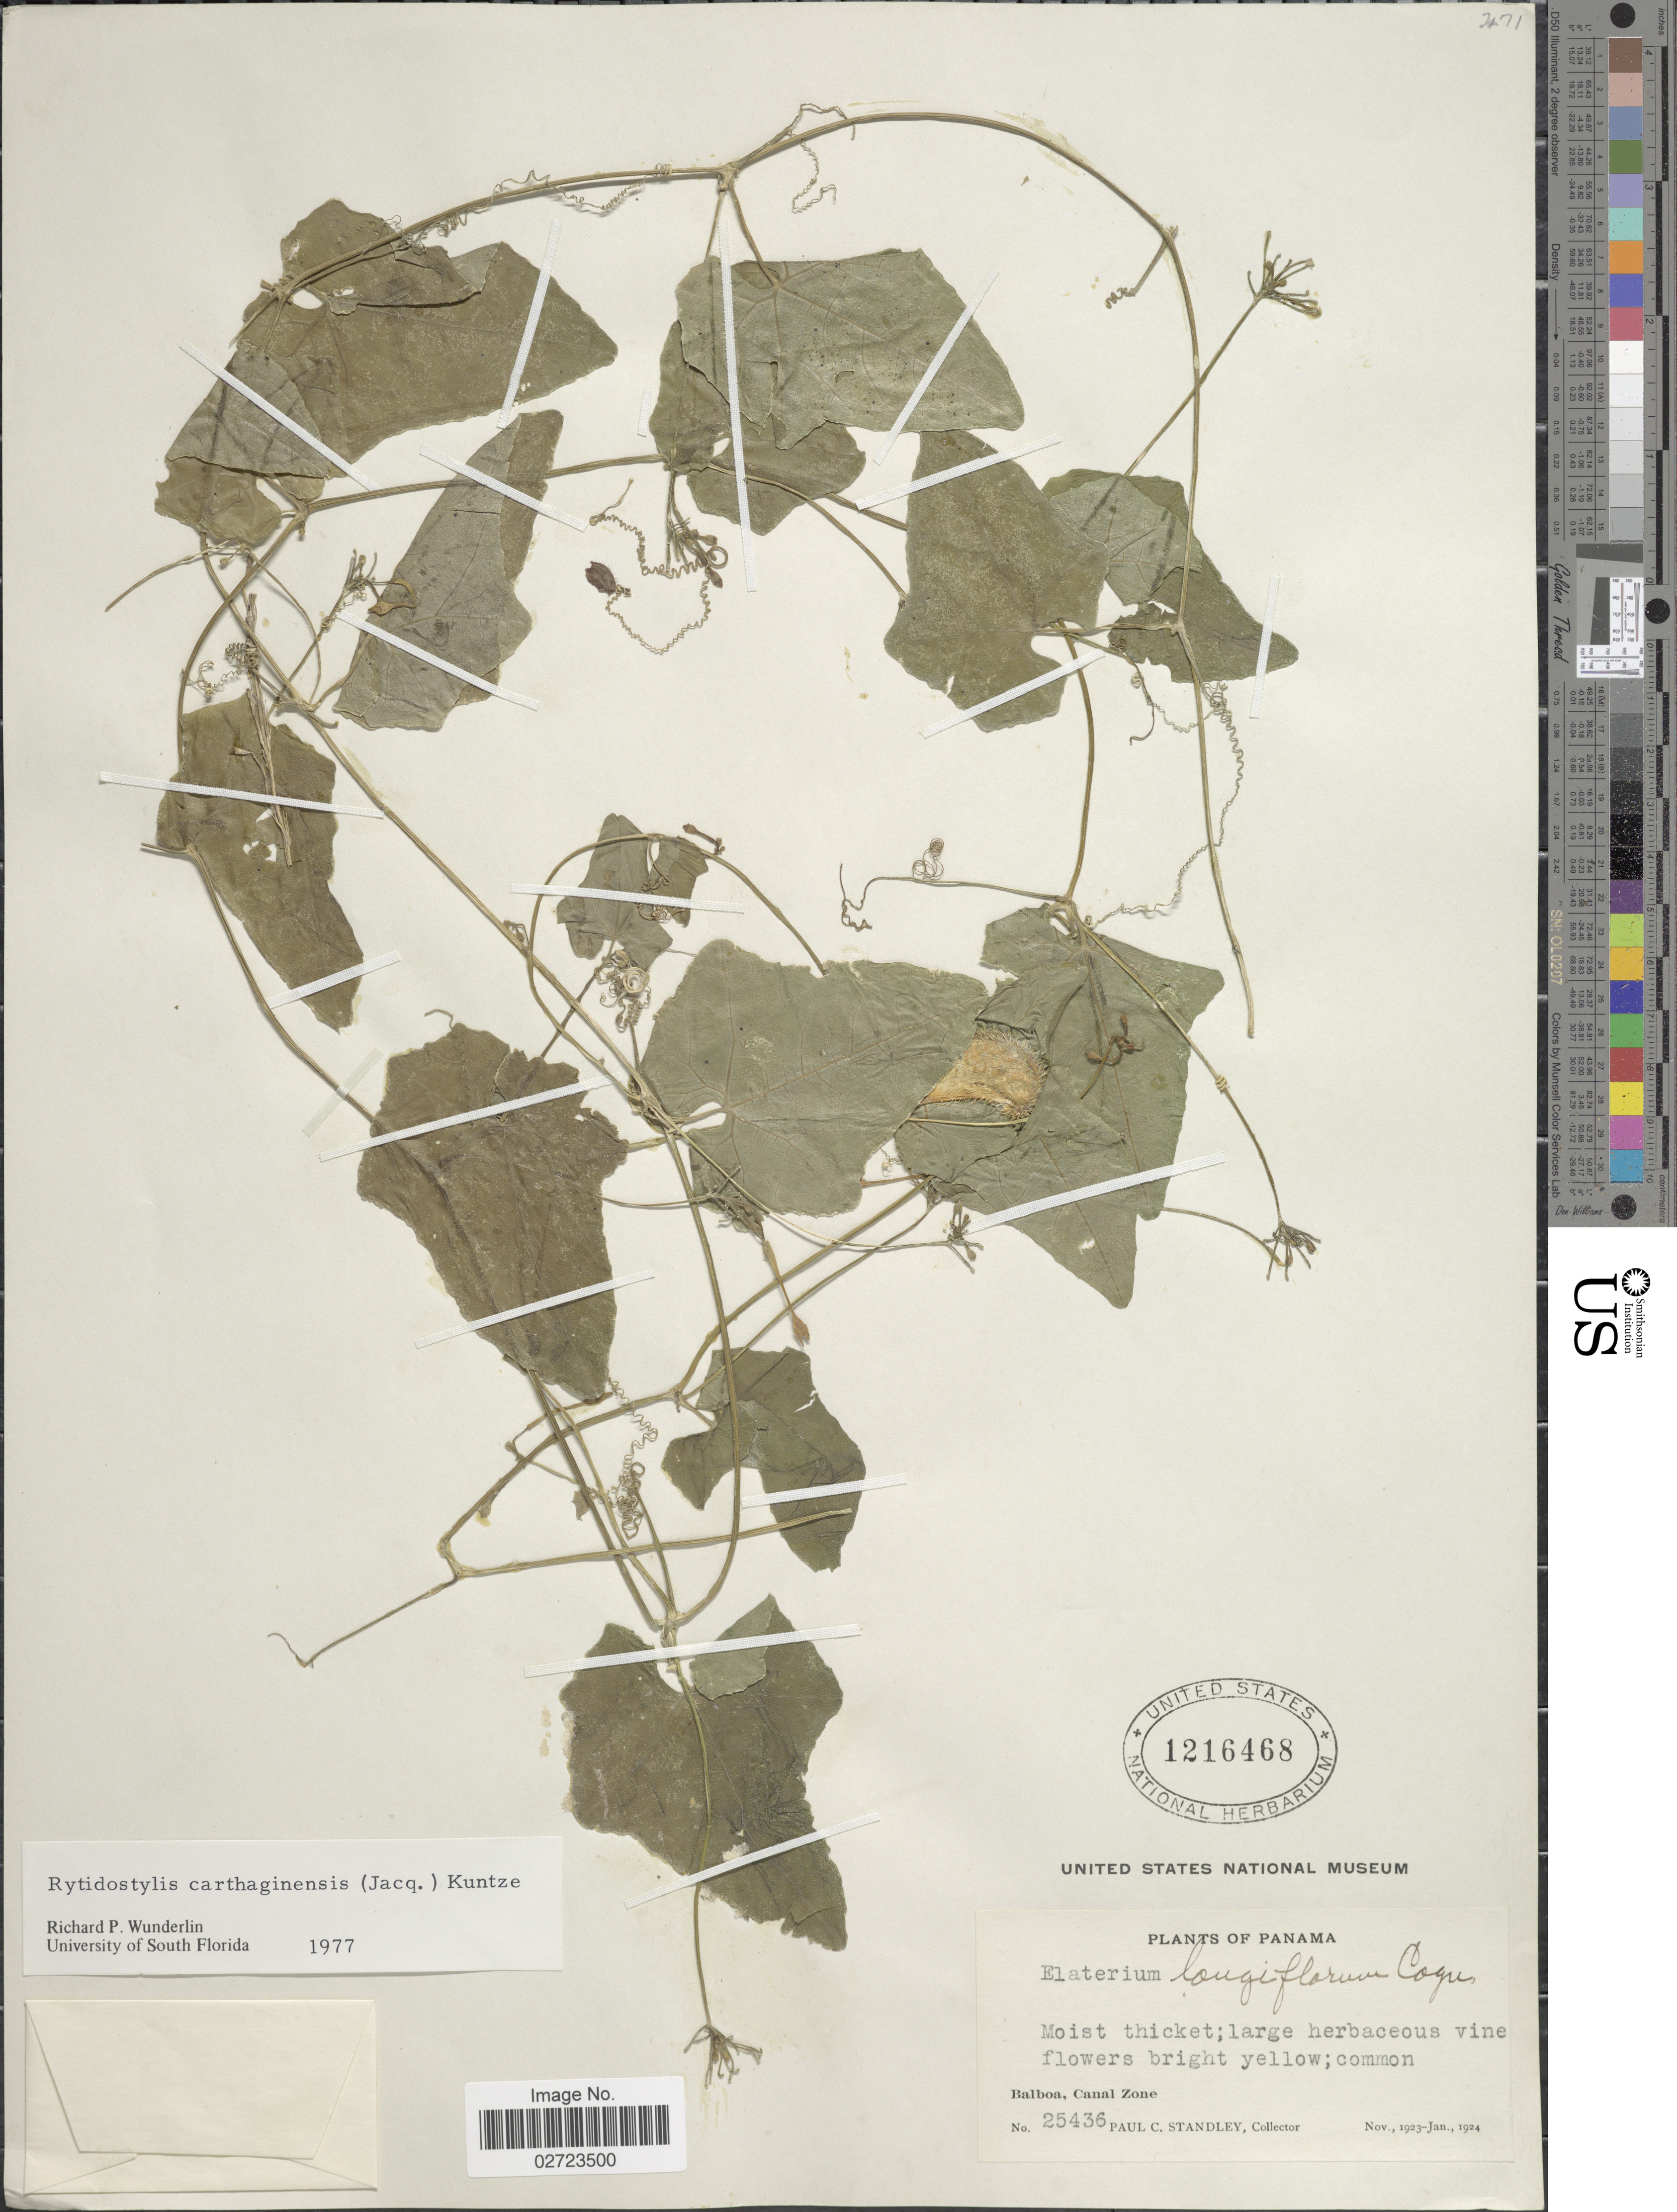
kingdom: Plantae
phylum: Tracheophyta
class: Magnoliopsida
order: Cucurbitales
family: Cucurbitaceae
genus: Cyclanthera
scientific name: Cyclanthera carthagenensis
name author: (Jacq.) H. Schaef. & S.S. Renner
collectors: P. C. Standley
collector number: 25436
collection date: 1923-11/1924-01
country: Panama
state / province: Colón / Panamá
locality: Balboa, Canal Zone.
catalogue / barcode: US 1216468